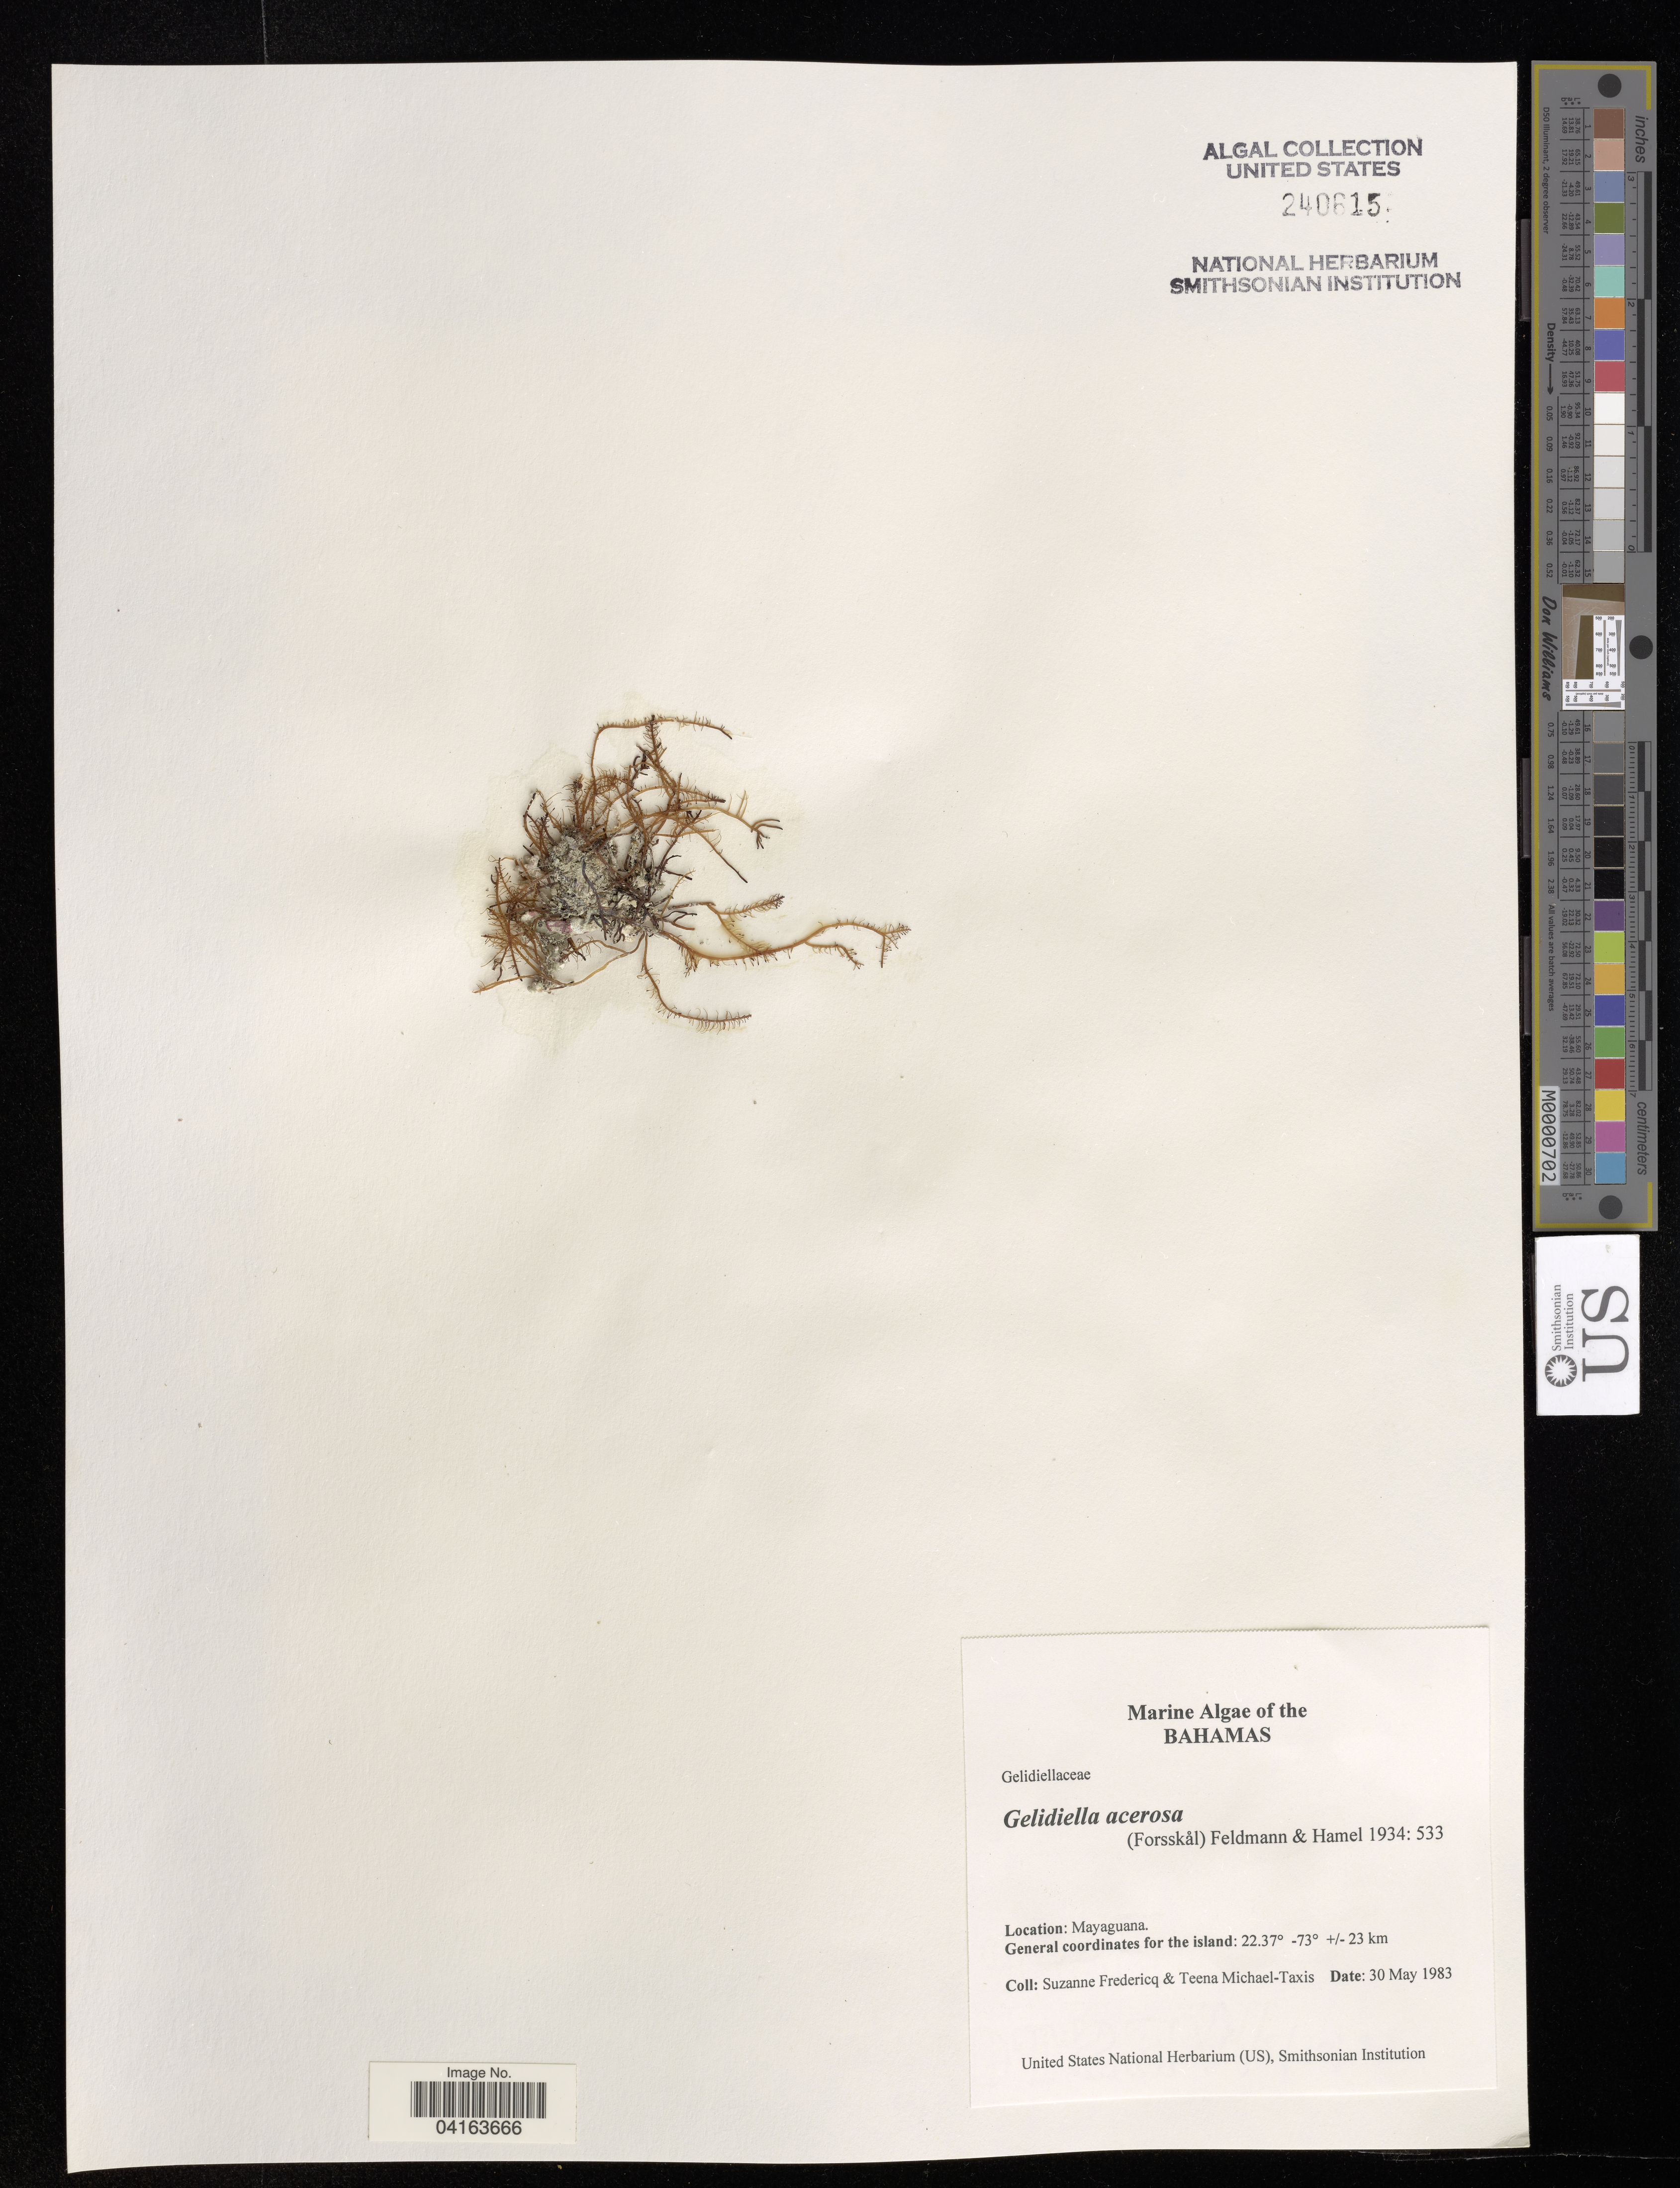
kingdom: Plantae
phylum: Rhodophyta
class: Florideophyceae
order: Gelidiales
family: Gelidiellaceae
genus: Gelidiella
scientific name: Gelidiella acerosa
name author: (Forssk.) Feldmann & G. Hamel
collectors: S. Fredericq & T. Michael-Taxis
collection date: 1983-05-30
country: Bahamas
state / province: Mayaguana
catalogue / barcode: US 240615